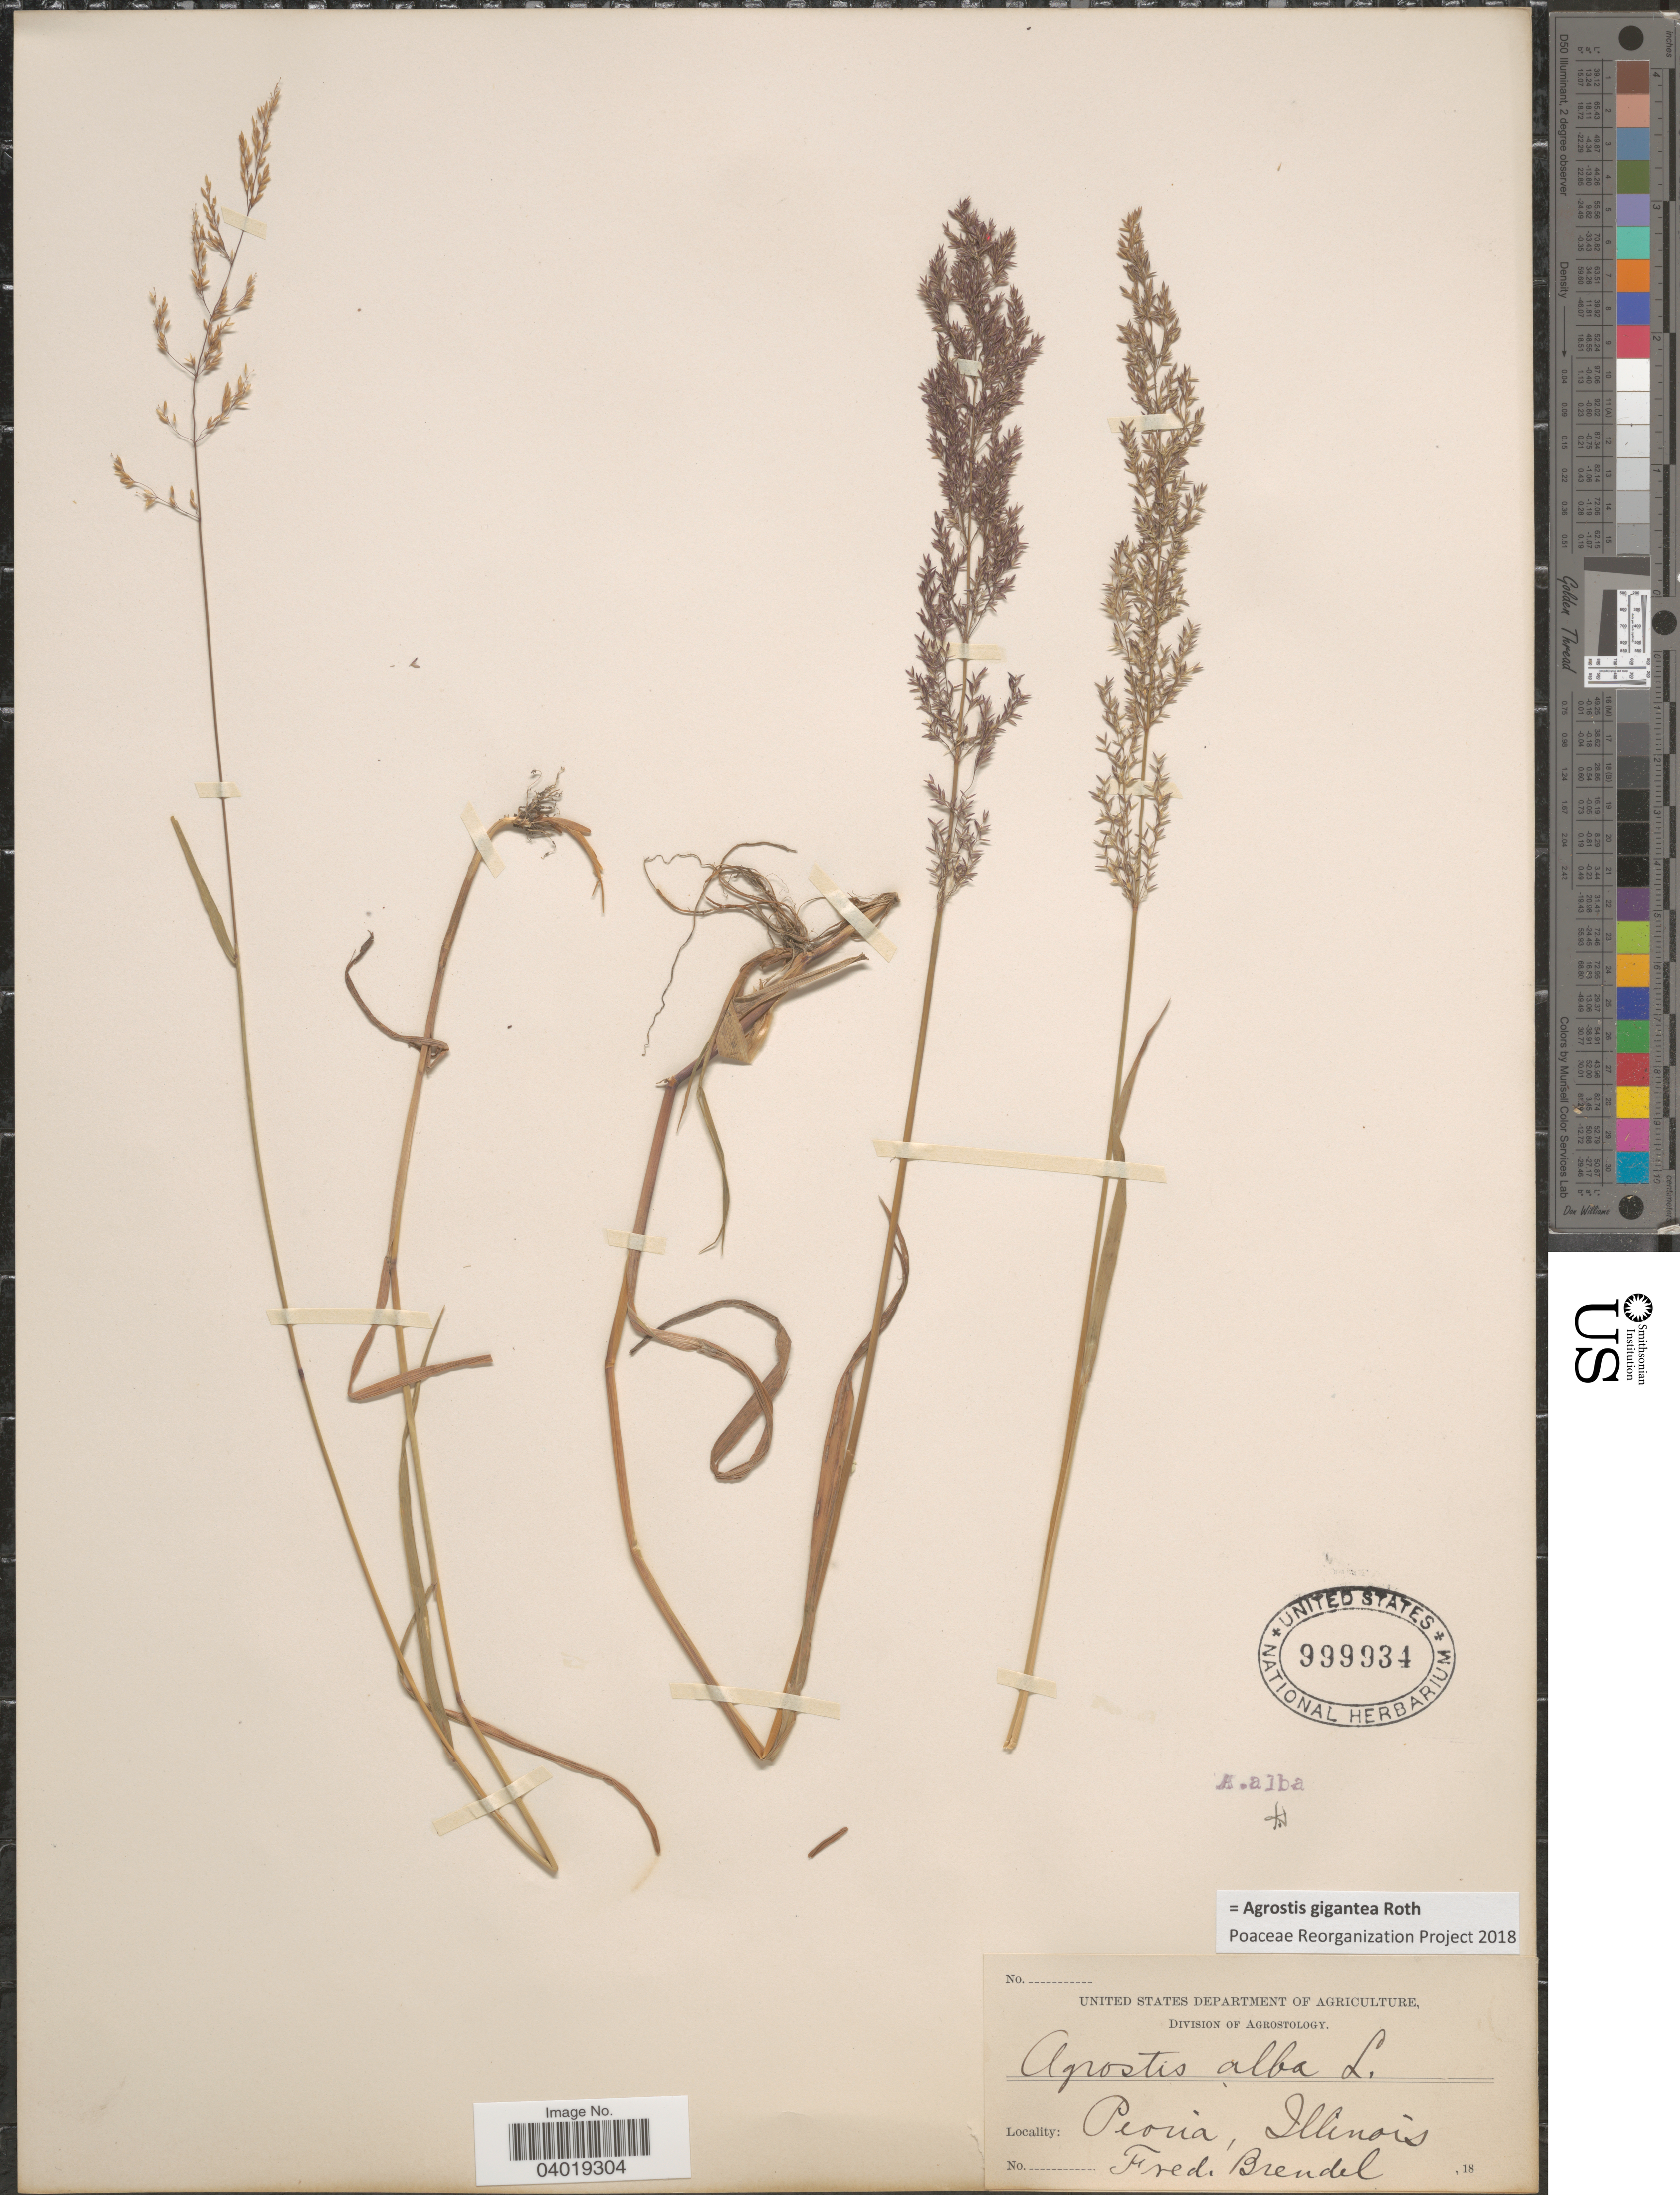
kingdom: Plantae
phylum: Tracheophyta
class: Liliopsida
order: Poales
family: Poaceae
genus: Agrostis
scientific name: Agrostis gigantea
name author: Roth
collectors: F. Brendel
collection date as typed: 18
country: United States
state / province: Illinois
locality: Peoria.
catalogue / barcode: US 999934